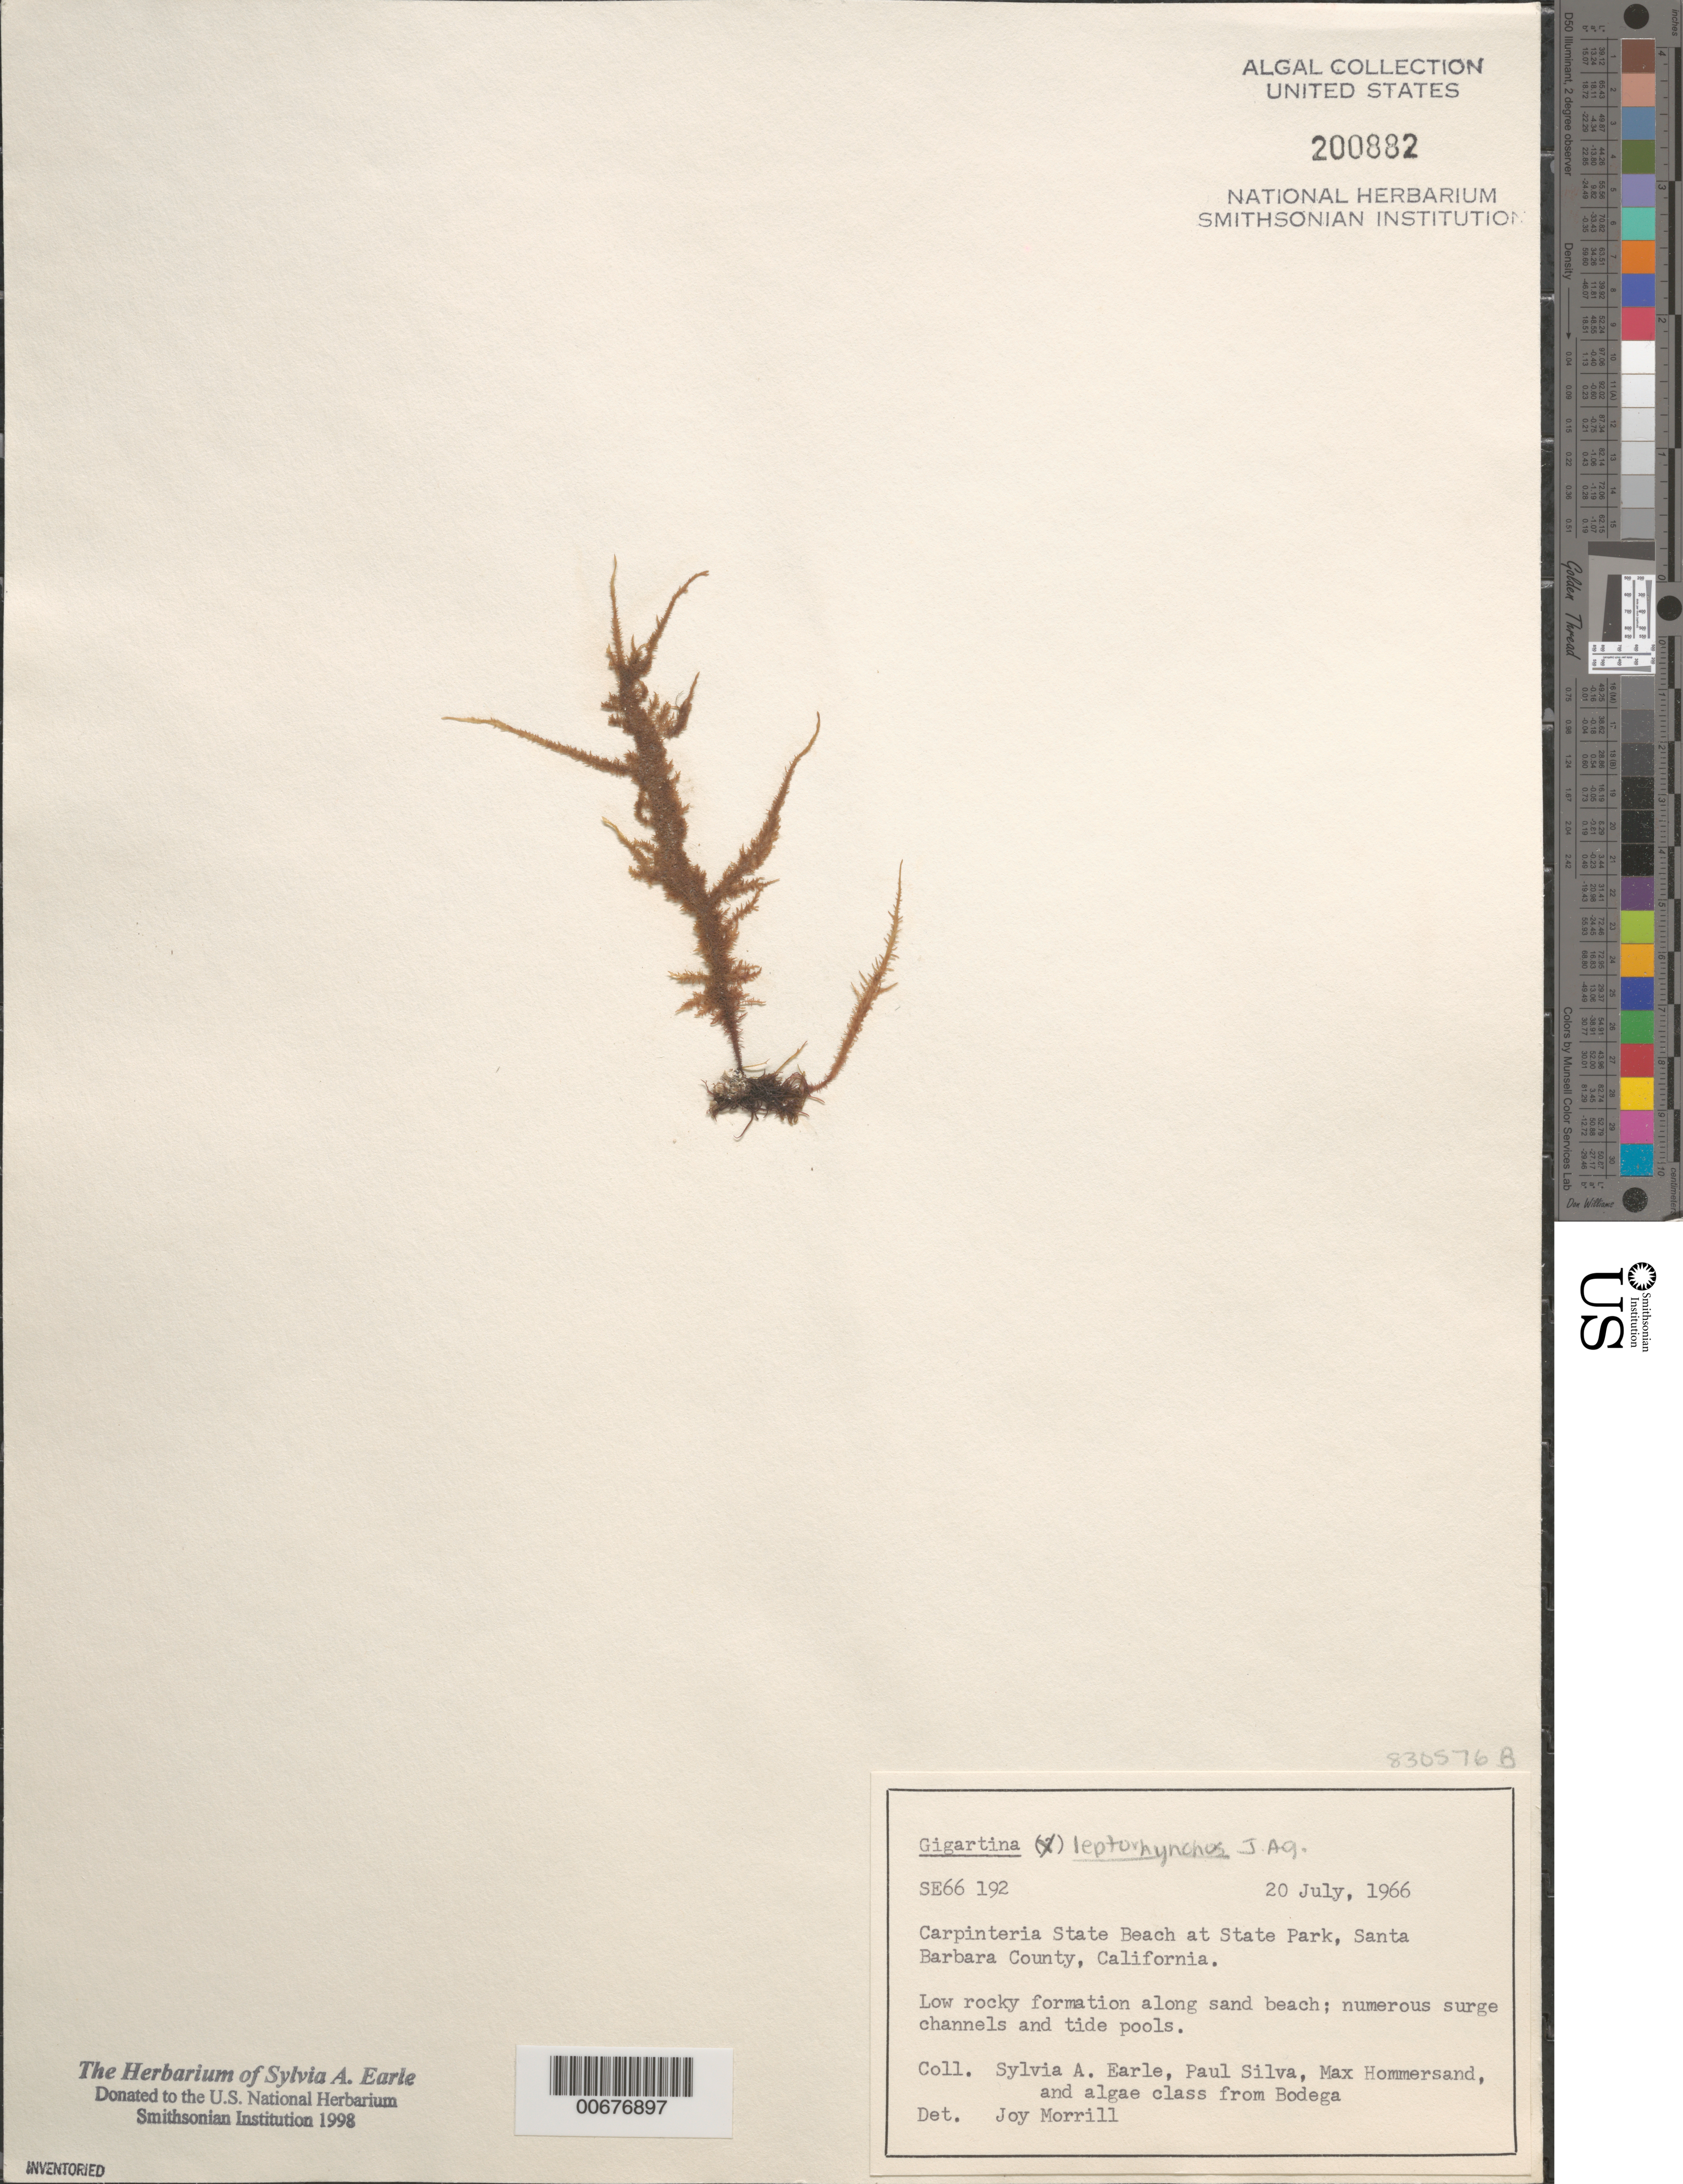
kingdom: Plantae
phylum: Rhodophyta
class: Florideophyceae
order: Gigartinales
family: Gigartinaceae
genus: Mazzaella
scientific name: Mazzaella leptorhynchos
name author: (J. Agardh) Leister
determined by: Algae name updating Project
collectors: S. A. Earle, P. C. Silva, M. H. Hommersand & Bodega Algae Class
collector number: SE 66192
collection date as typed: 20 Jul 1966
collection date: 1966-07-20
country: United States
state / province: California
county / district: Santa Barbara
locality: Carpinteria State Beach, State Park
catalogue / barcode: US 200882